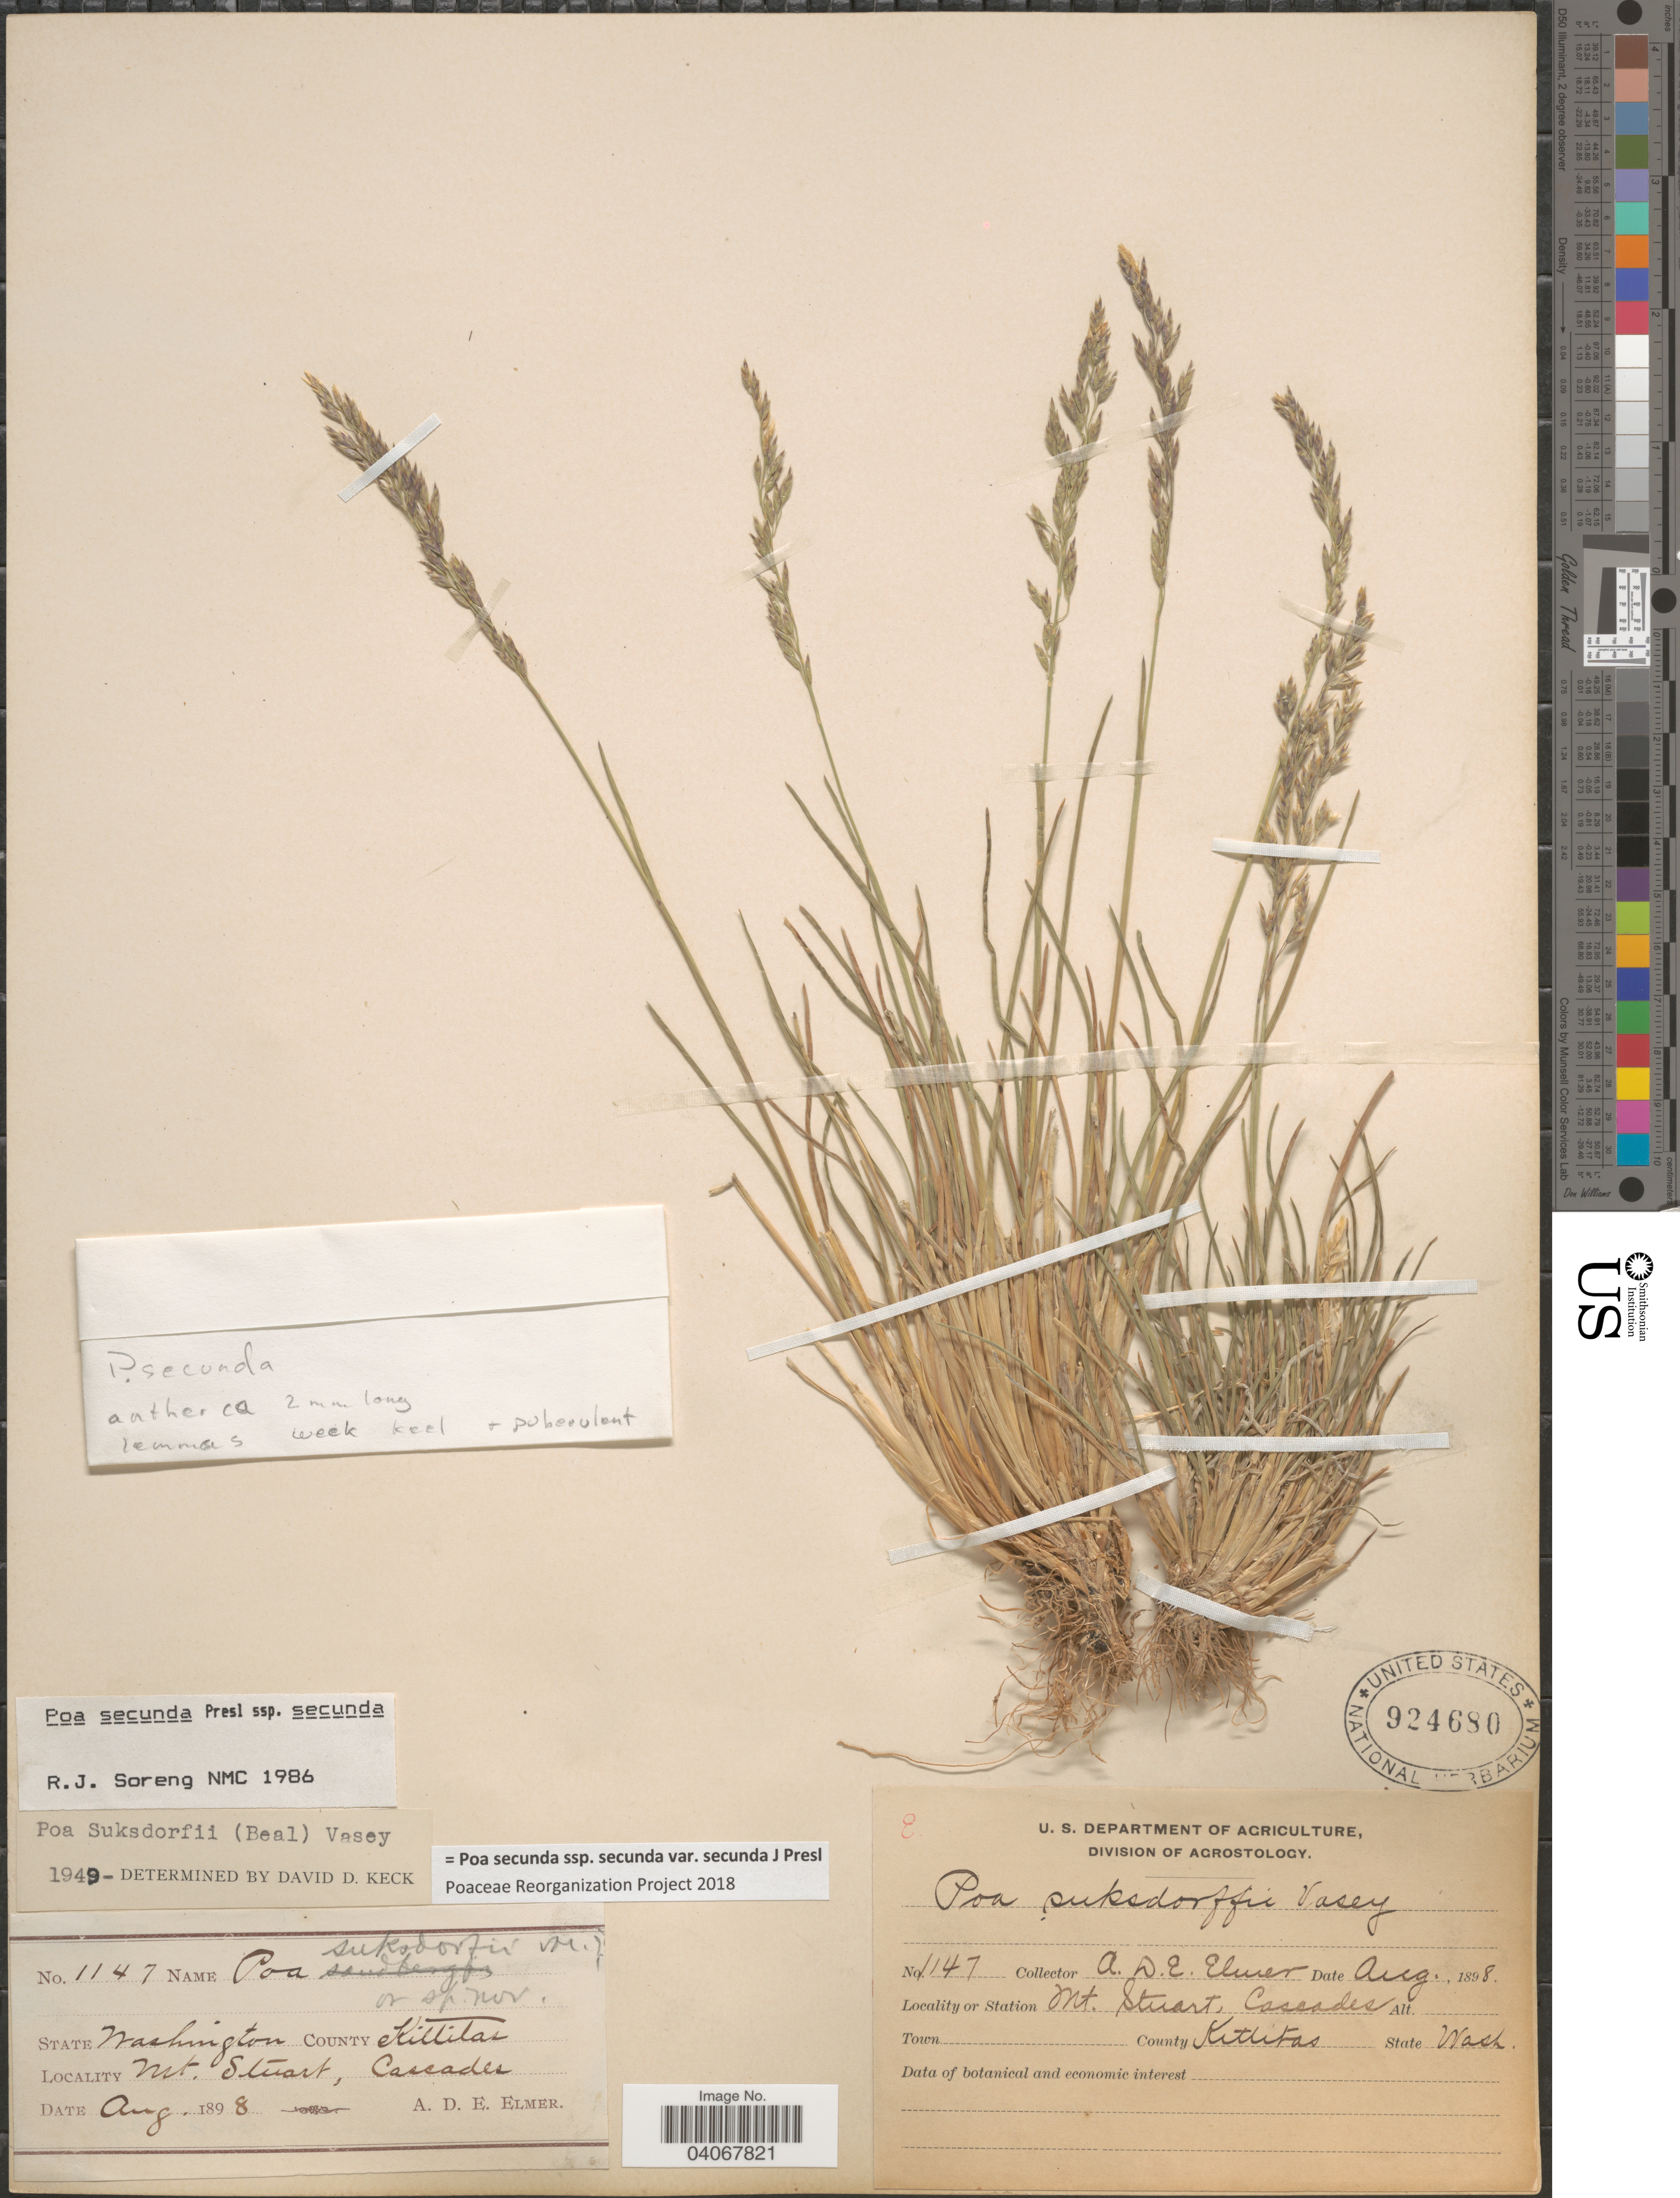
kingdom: Plantae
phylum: Tracheophyta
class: Liliopsida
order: Poales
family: Poaceae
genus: Poa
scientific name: Poa secunda subsp. secunda var. secunda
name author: J. Presl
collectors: A. D. E. Elmer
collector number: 1147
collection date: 1898-08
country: United States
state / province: Washington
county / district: Kittitas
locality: County Kittitas. Mt. Stuart, Cascades.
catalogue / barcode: US 924680